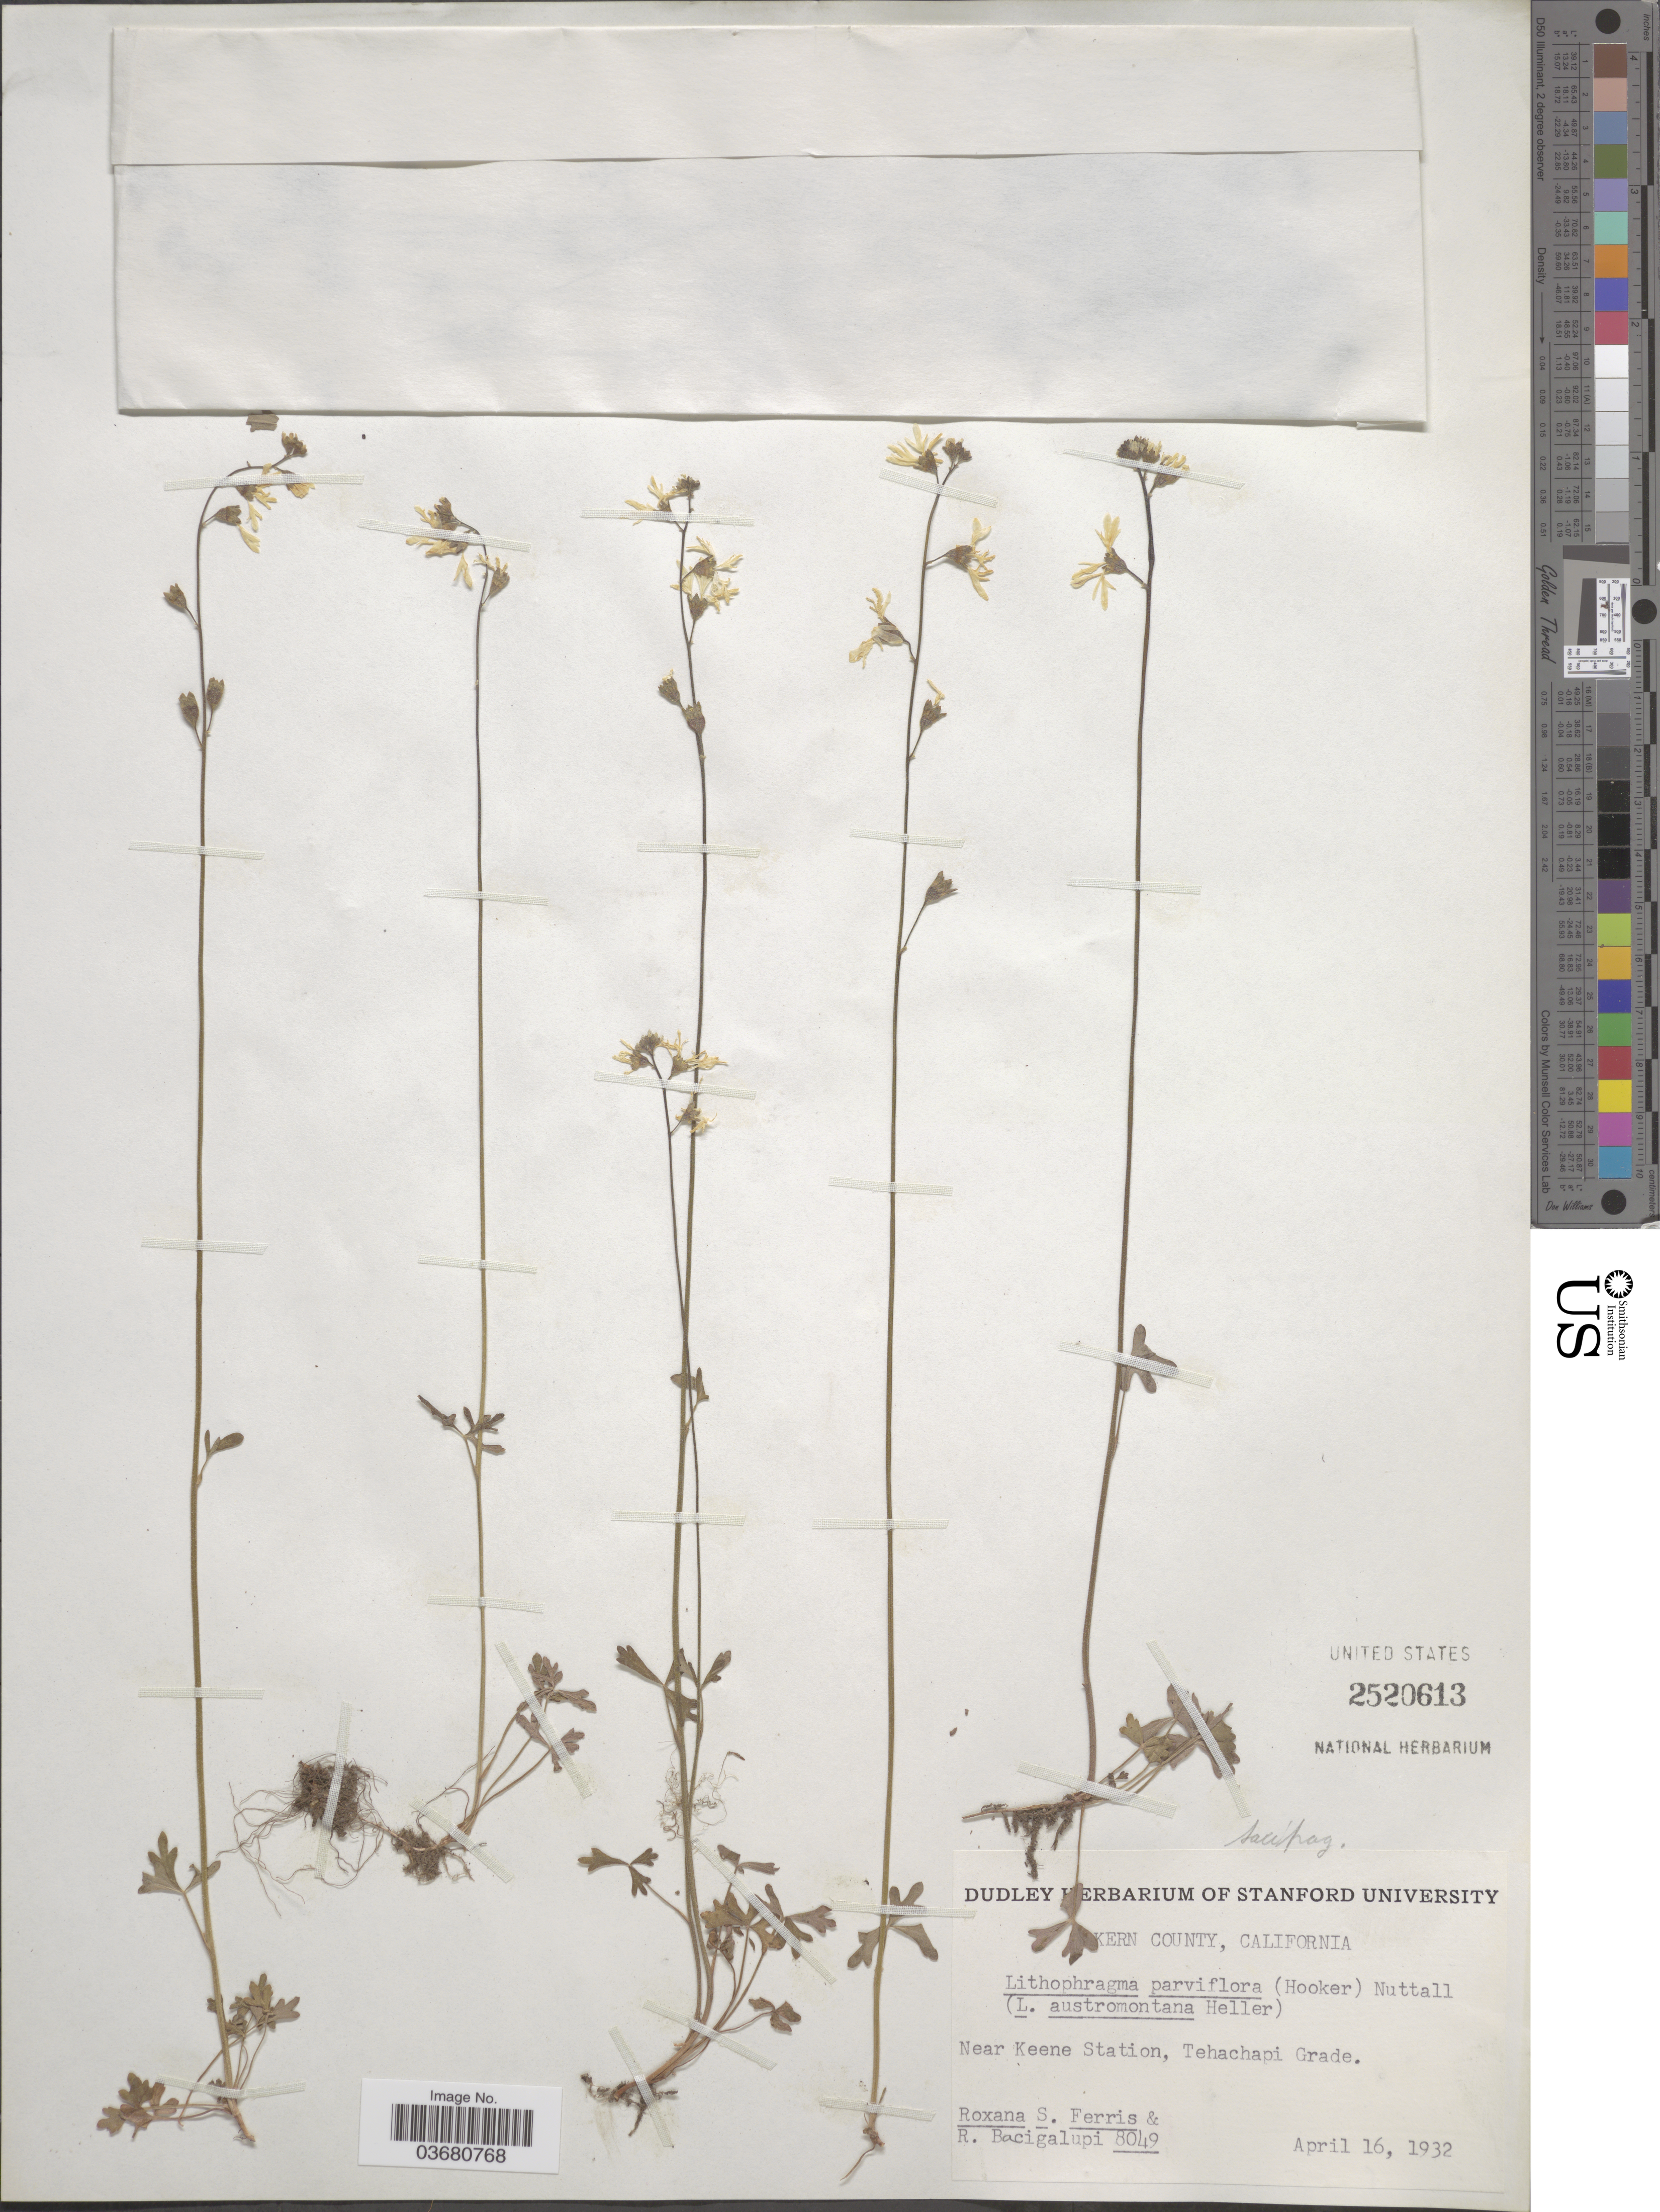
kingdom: Plantae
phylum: Tracheophyta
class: Magnoliopsida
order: Saxifragales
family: Saxifragaceae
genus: Lithophragma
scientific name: Lithophragma parviflorum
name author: (Hook.) Nutt.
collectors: R. S. Ferris & R. Bacigalupi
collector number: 8049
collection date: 1932-04-16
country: United States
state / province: California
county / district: Kern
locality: Kern County. Near Keene Station, Tehachapi Grade.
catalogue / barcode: US 2520613